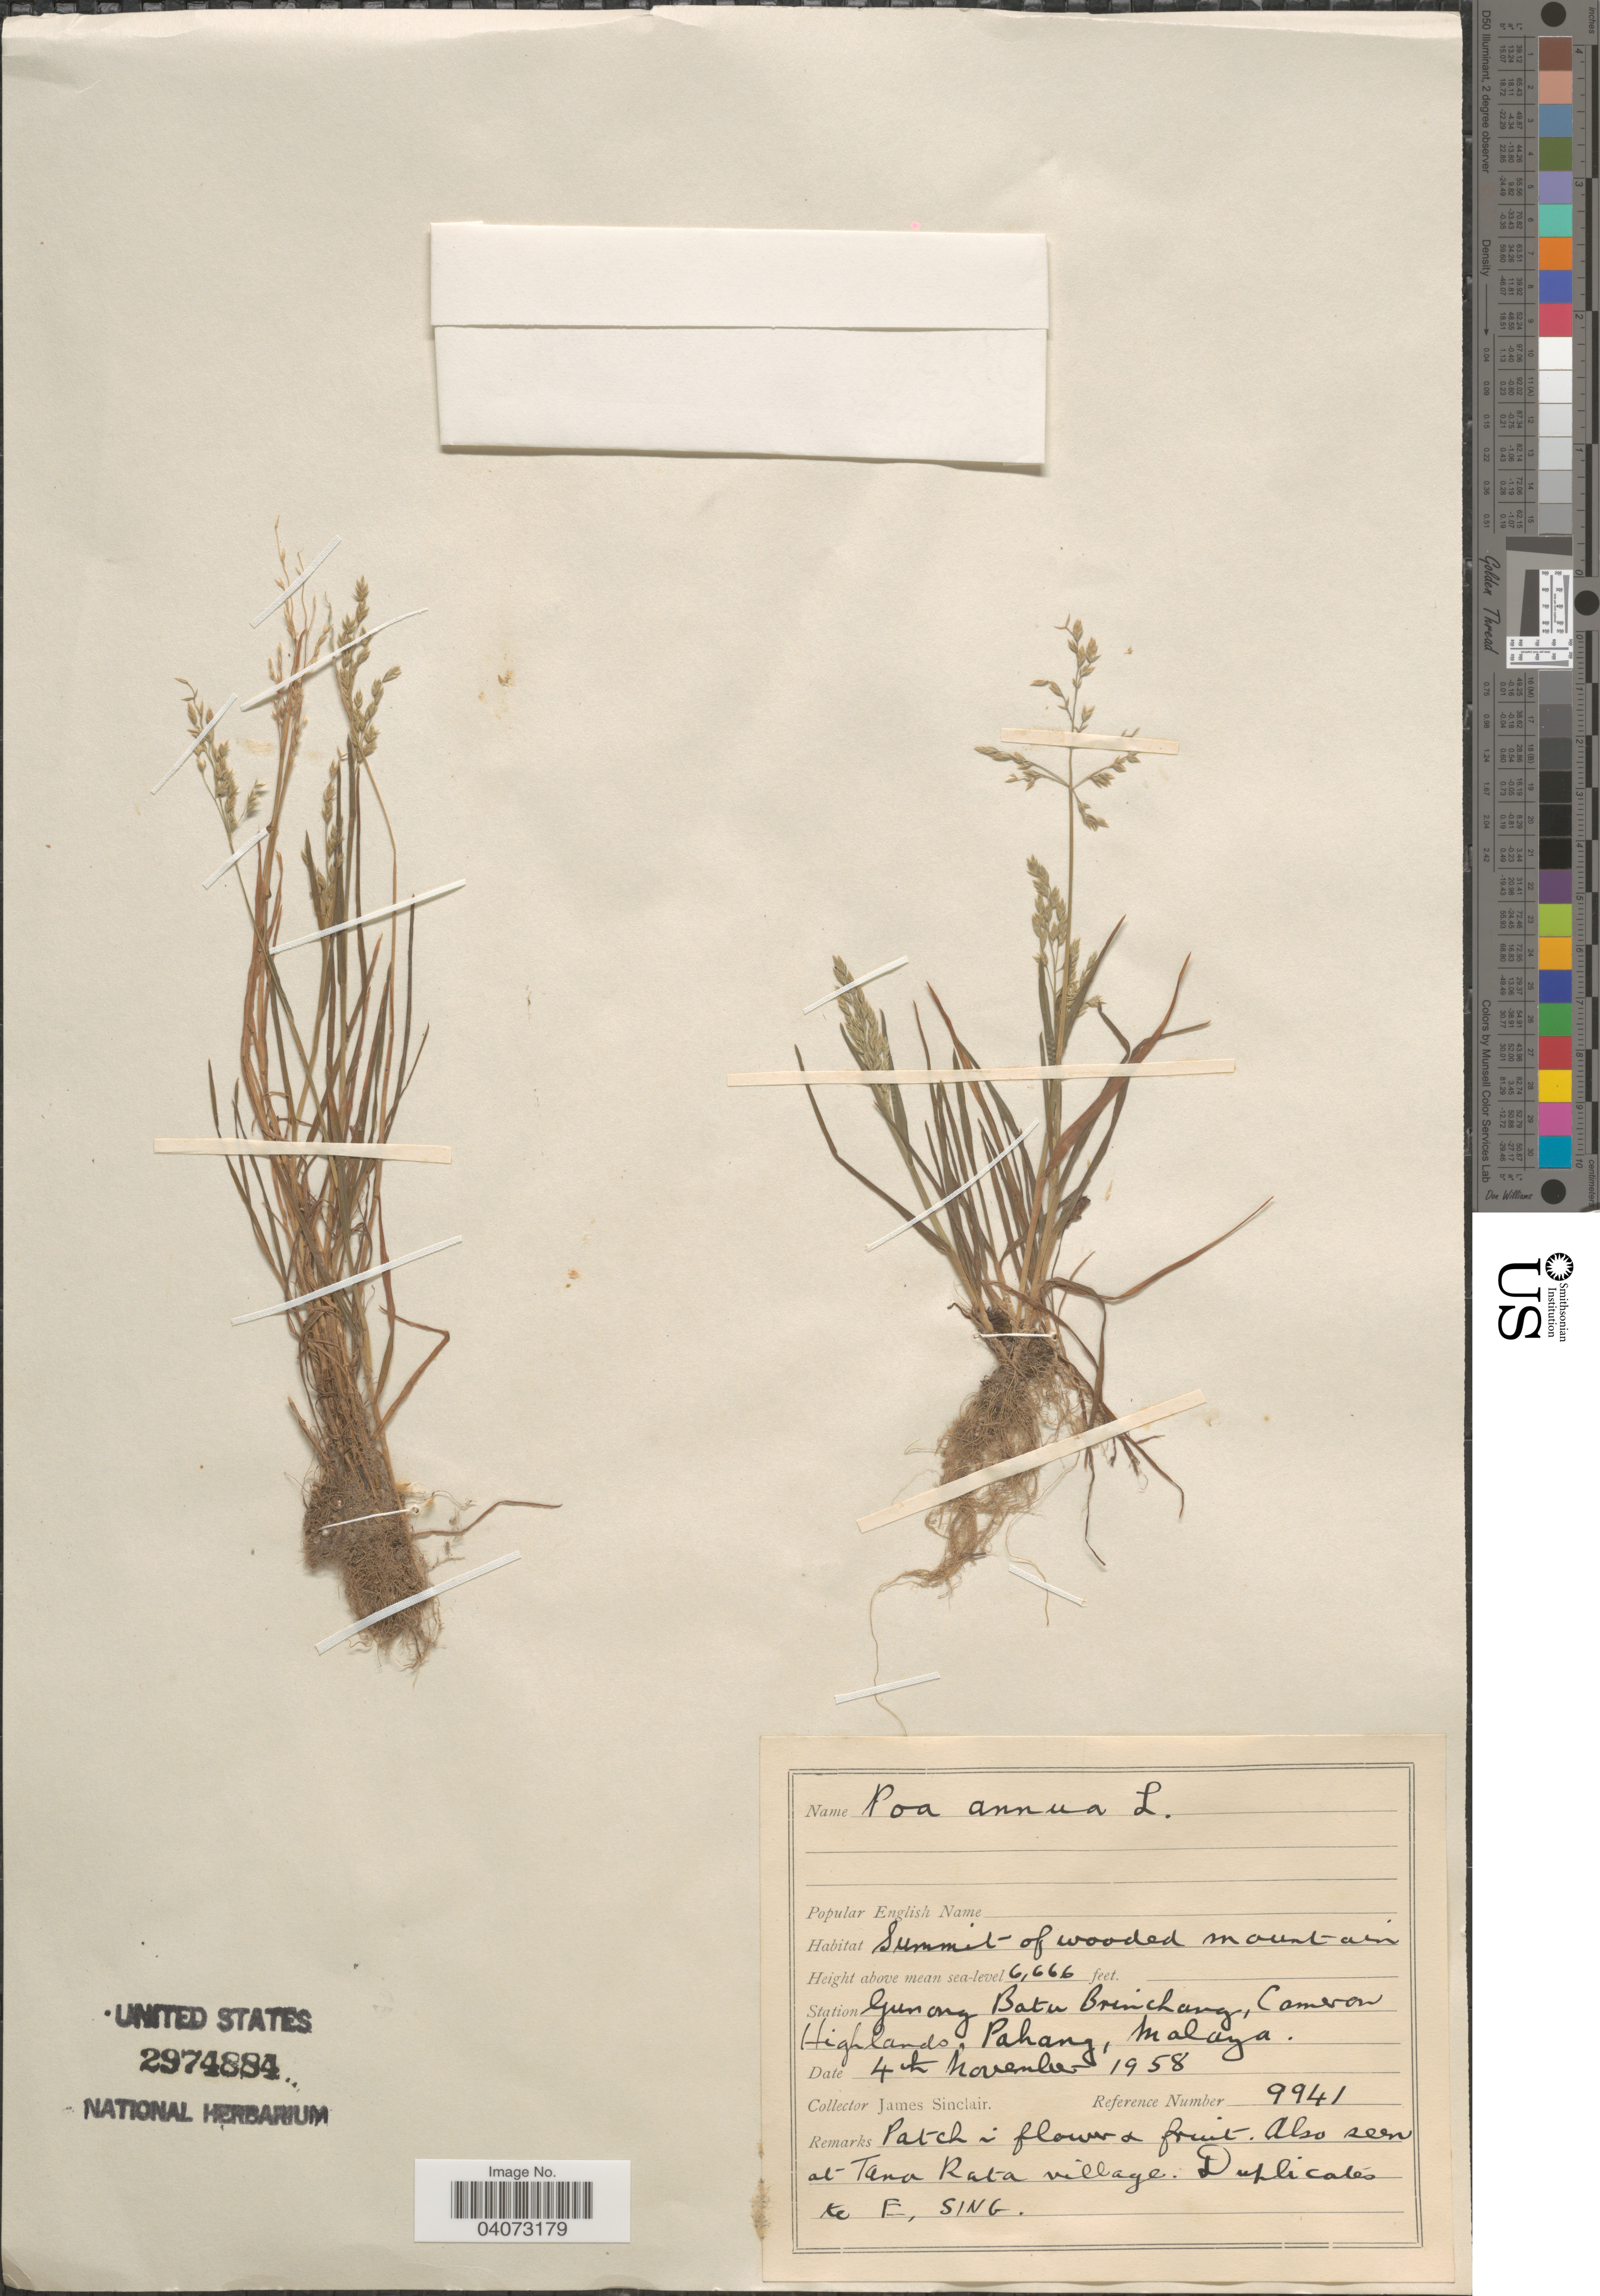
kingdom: Plantae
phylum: Tracheophyta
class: Liliopsida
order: Poales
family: Poaceae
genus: Poa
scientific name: Poa annua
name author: L.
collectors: J. Sinclair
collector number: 9941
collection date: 1958-11-04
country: Malaysia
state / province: Pahang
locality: Summit of wooded mountain. Station Gunong Batu Brinchang, Cameron Highlands, Malaya. At Tana Rata village.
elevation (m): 2032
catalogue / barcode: US 2974884